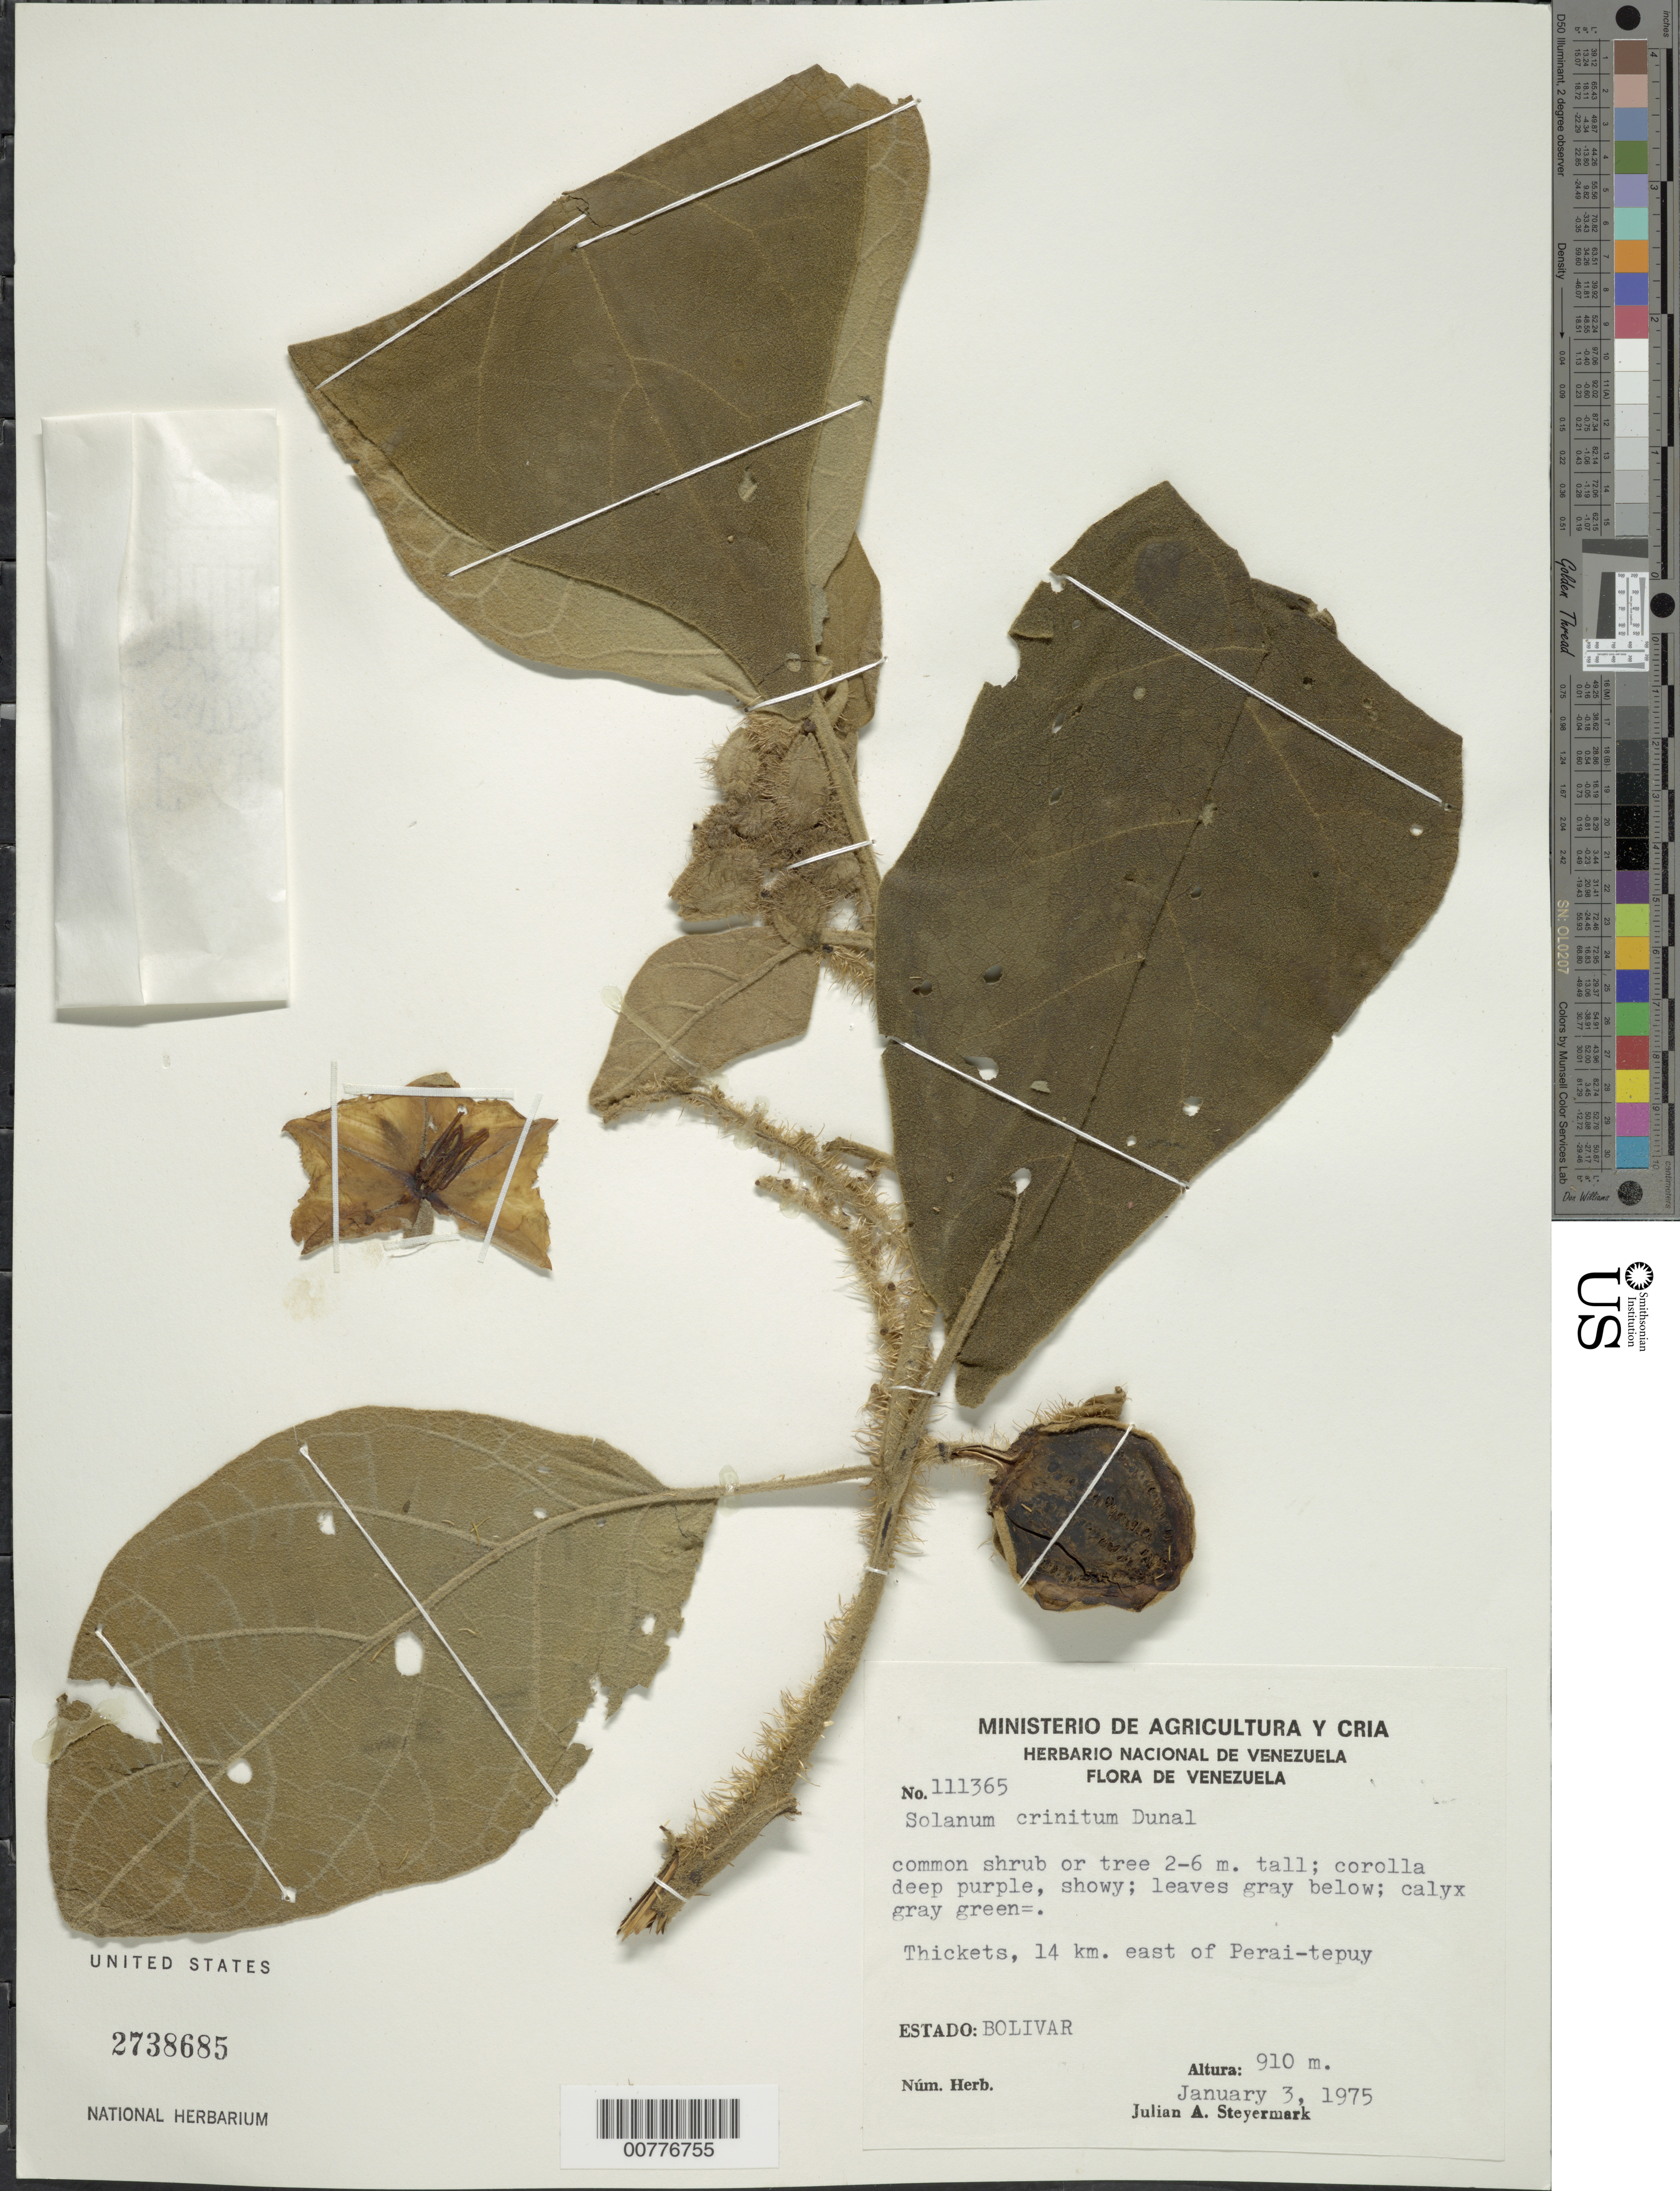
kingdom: Plantae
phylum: Tracheophyta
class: Magnoliopsida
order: Solanales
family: Solanaceae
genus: Solanum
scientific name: Solanum crinitum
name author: Lam.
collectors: J. Steyermark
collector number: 111365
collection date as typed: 1 Jan 1975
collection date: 1975-01-01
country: Venezuela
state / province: Bolívar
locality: Perai-tepuy, 14 km E of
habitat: Thickets. Common.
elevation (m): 910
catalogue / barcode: US 2738685